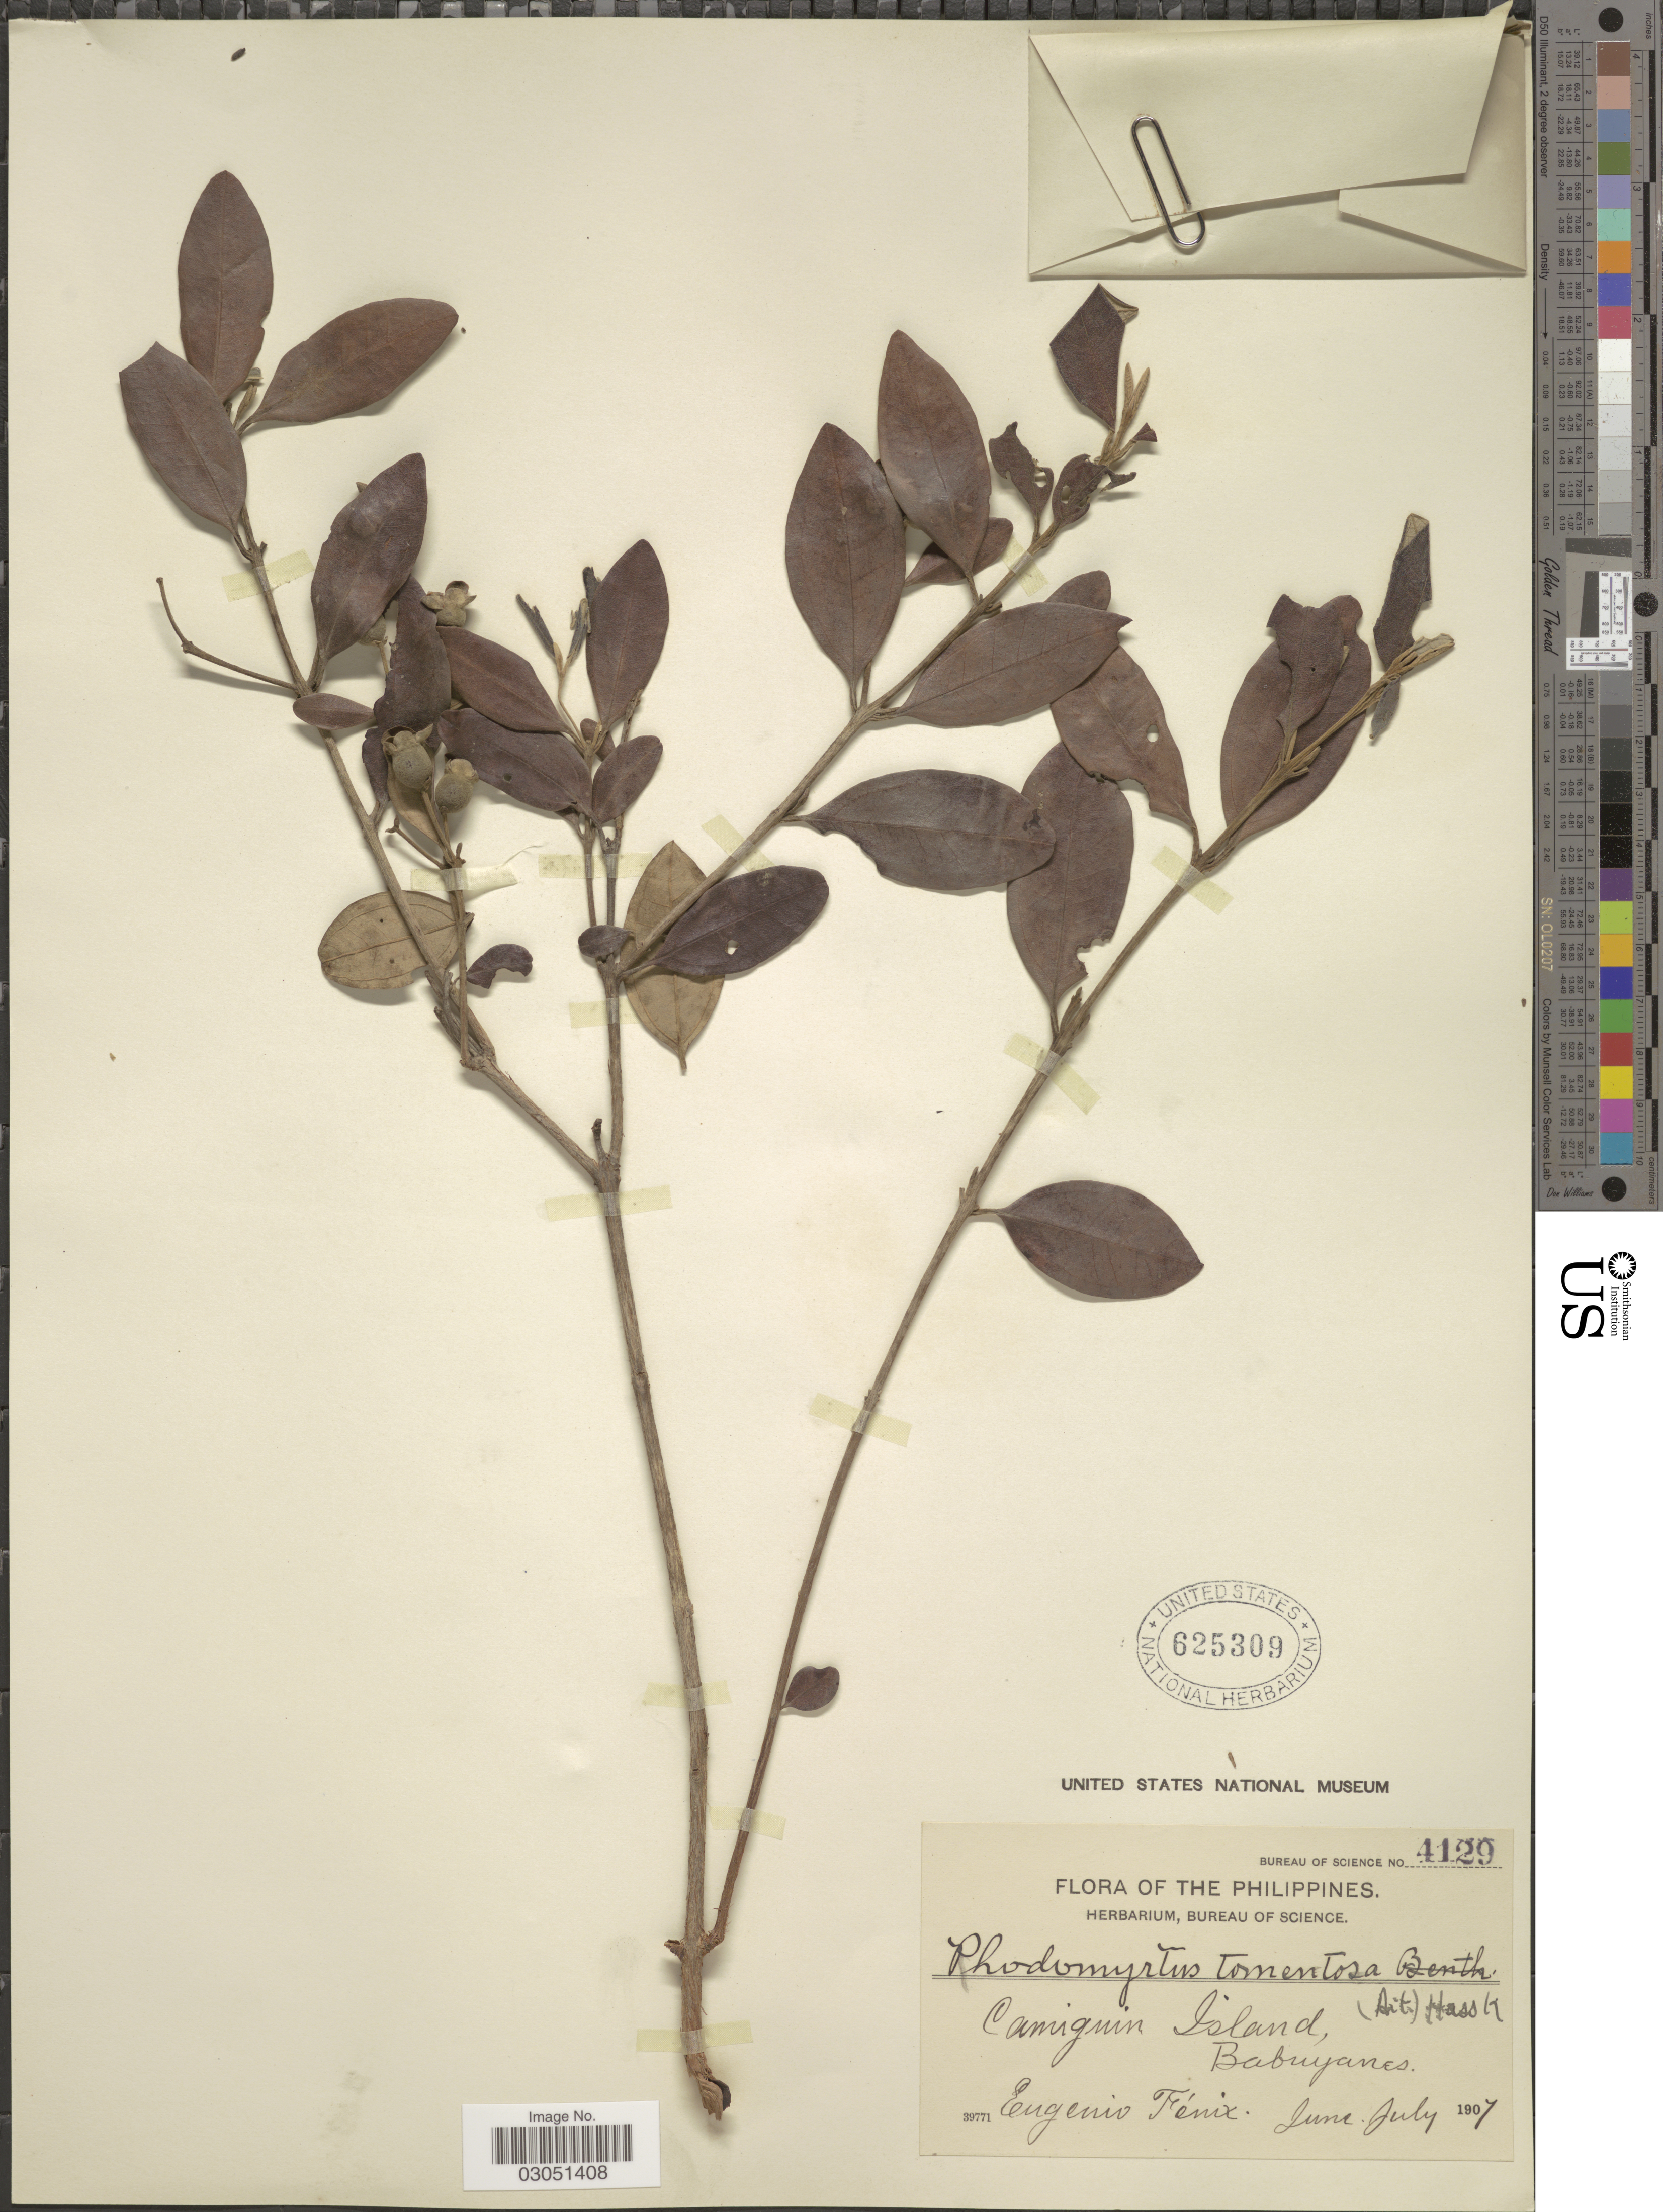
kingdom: Plantae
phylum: Tracheophyta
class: Magnoliopsida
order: Myrtales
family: Myrtaceae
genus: Rhodomyrtus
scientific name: Rhodomyrtus tomentosa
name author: (Aiton) Hassk.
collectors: E. Fénix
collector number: Bureau of science 4129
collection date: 1907-06/1907-07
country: Philippines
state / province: Northern Mindanao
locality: Camiguin Island, Babuyanes.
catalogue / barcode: US 625309